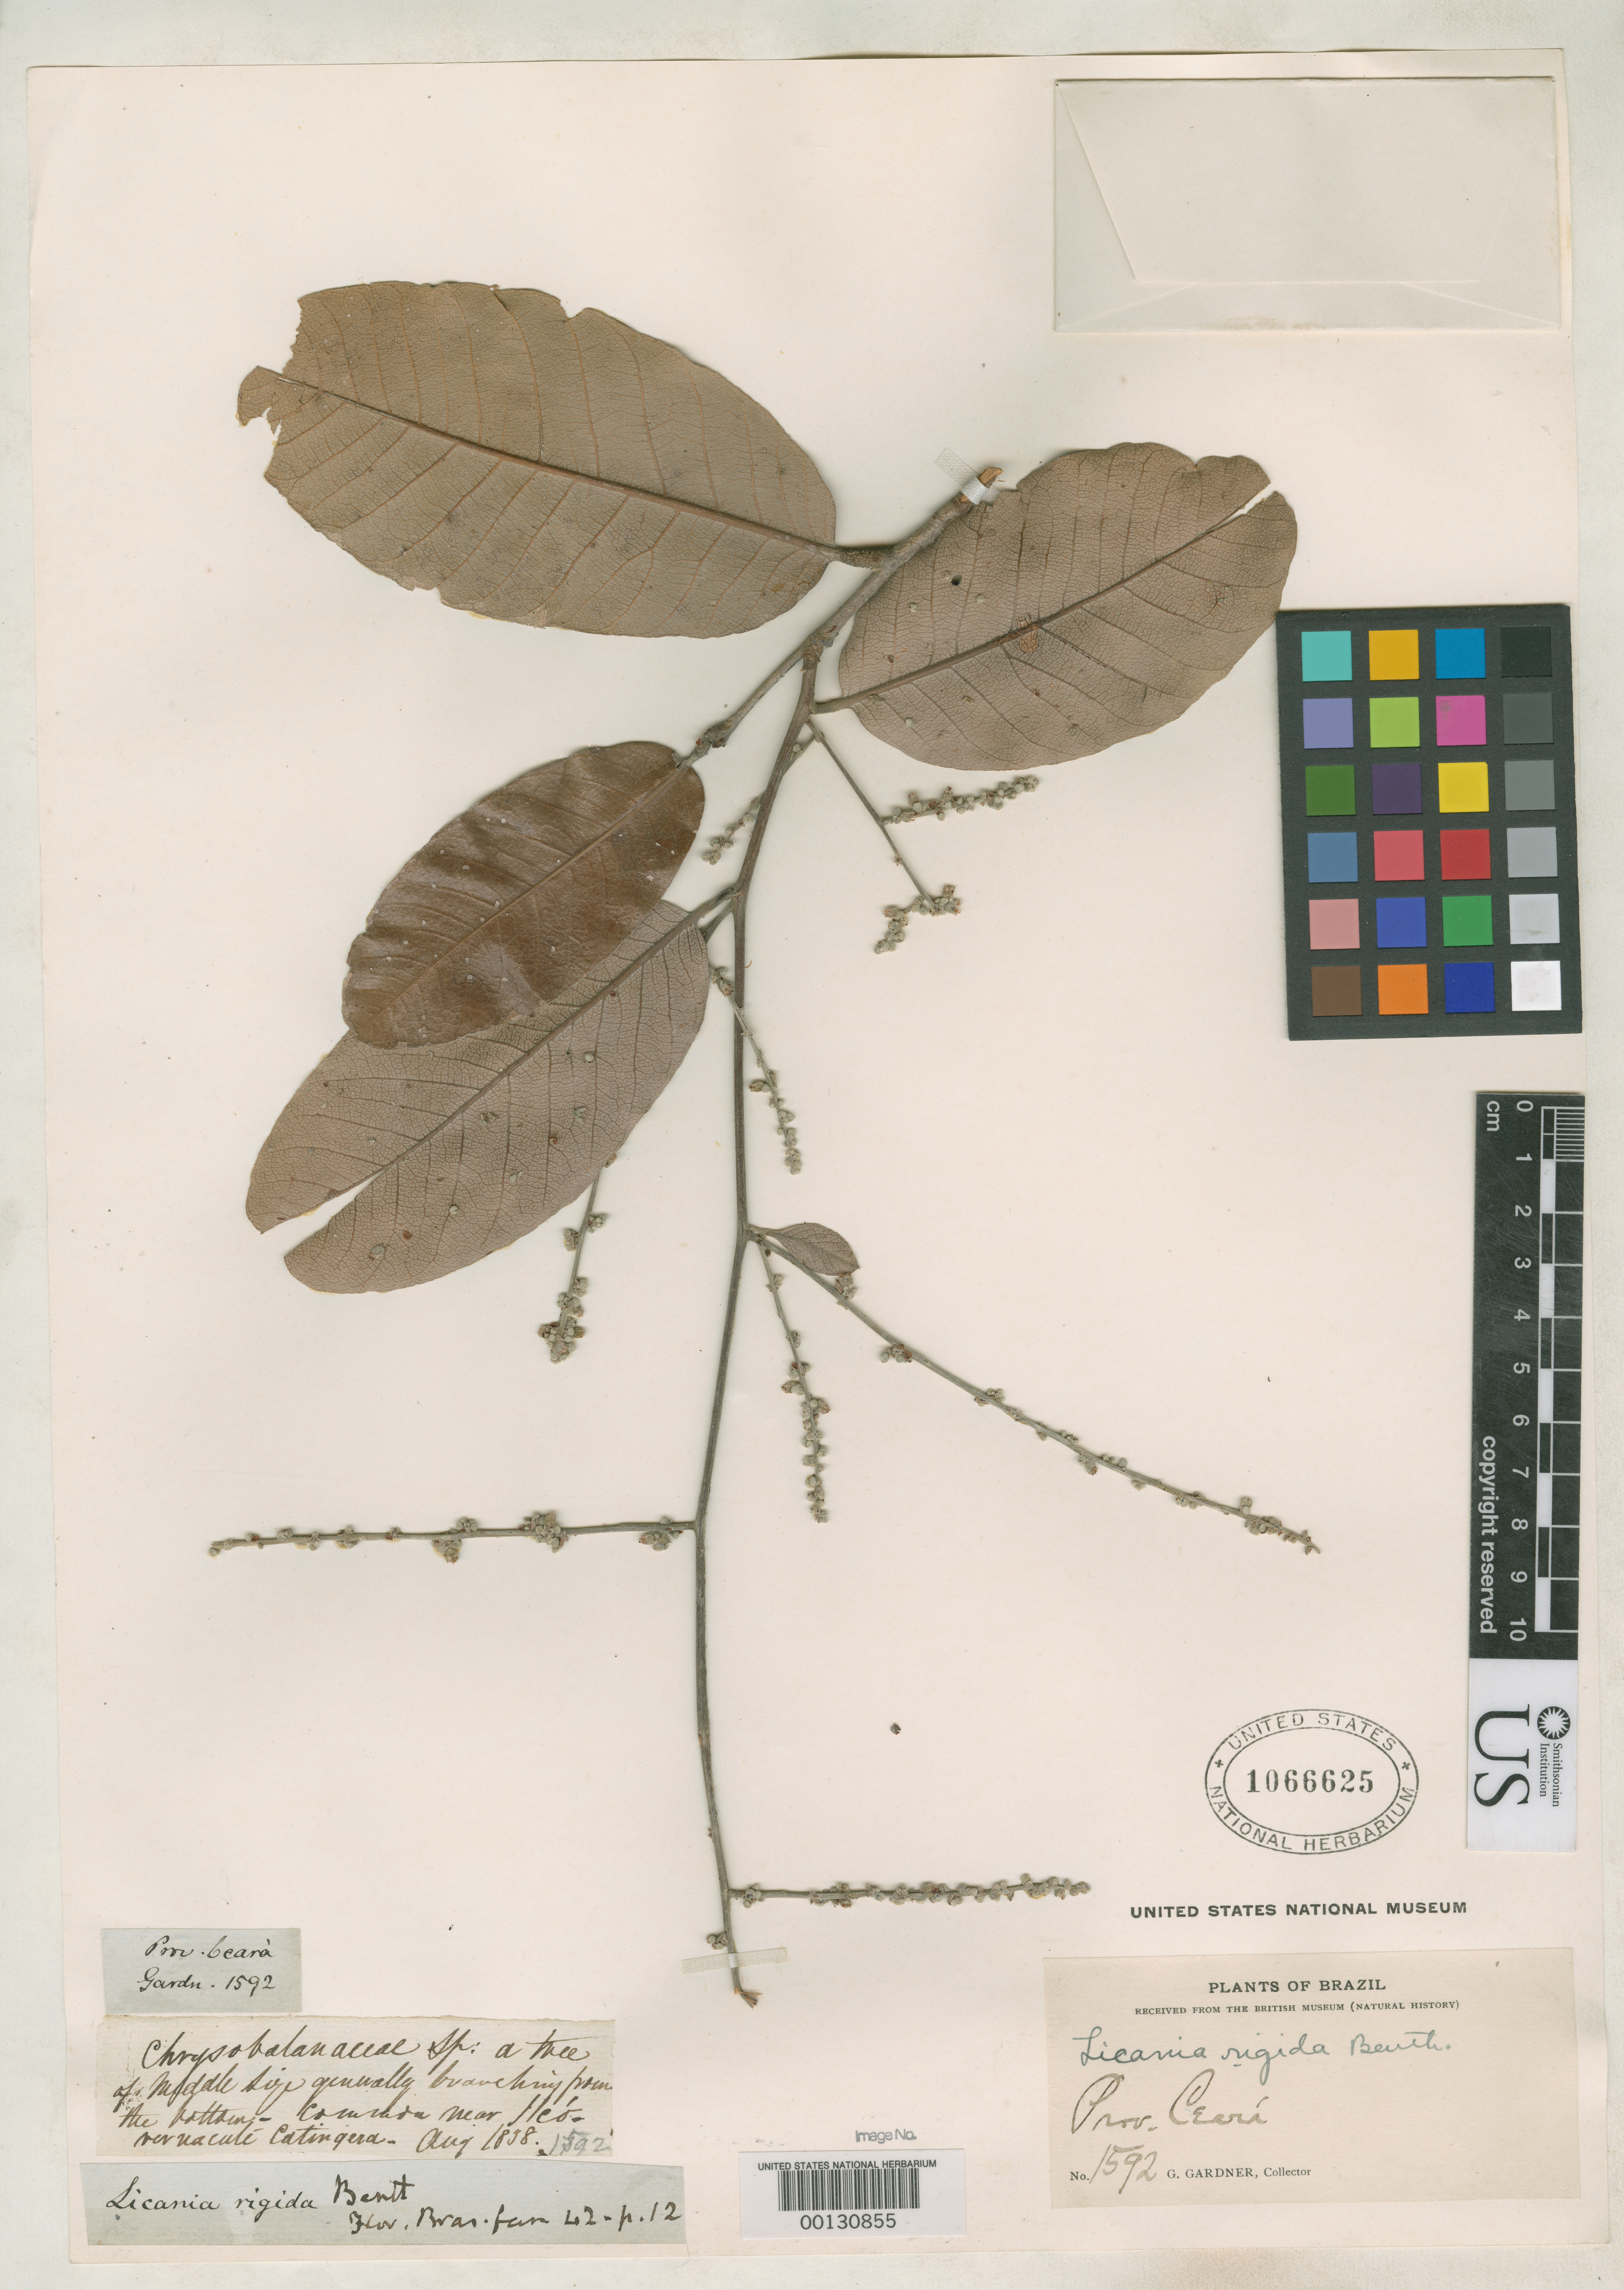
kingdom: Plantae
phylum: Tracheophyta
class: Magnoliopsida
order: Malpighiales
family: Chrysobalanaceae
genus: Licania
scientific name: Licania rigida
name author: Benth.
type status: Isotype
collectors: G. Gardner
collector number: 1592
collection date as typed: Aug 1858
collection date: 1858-08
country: Brazil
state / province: Ceará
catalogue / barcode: US 1066625